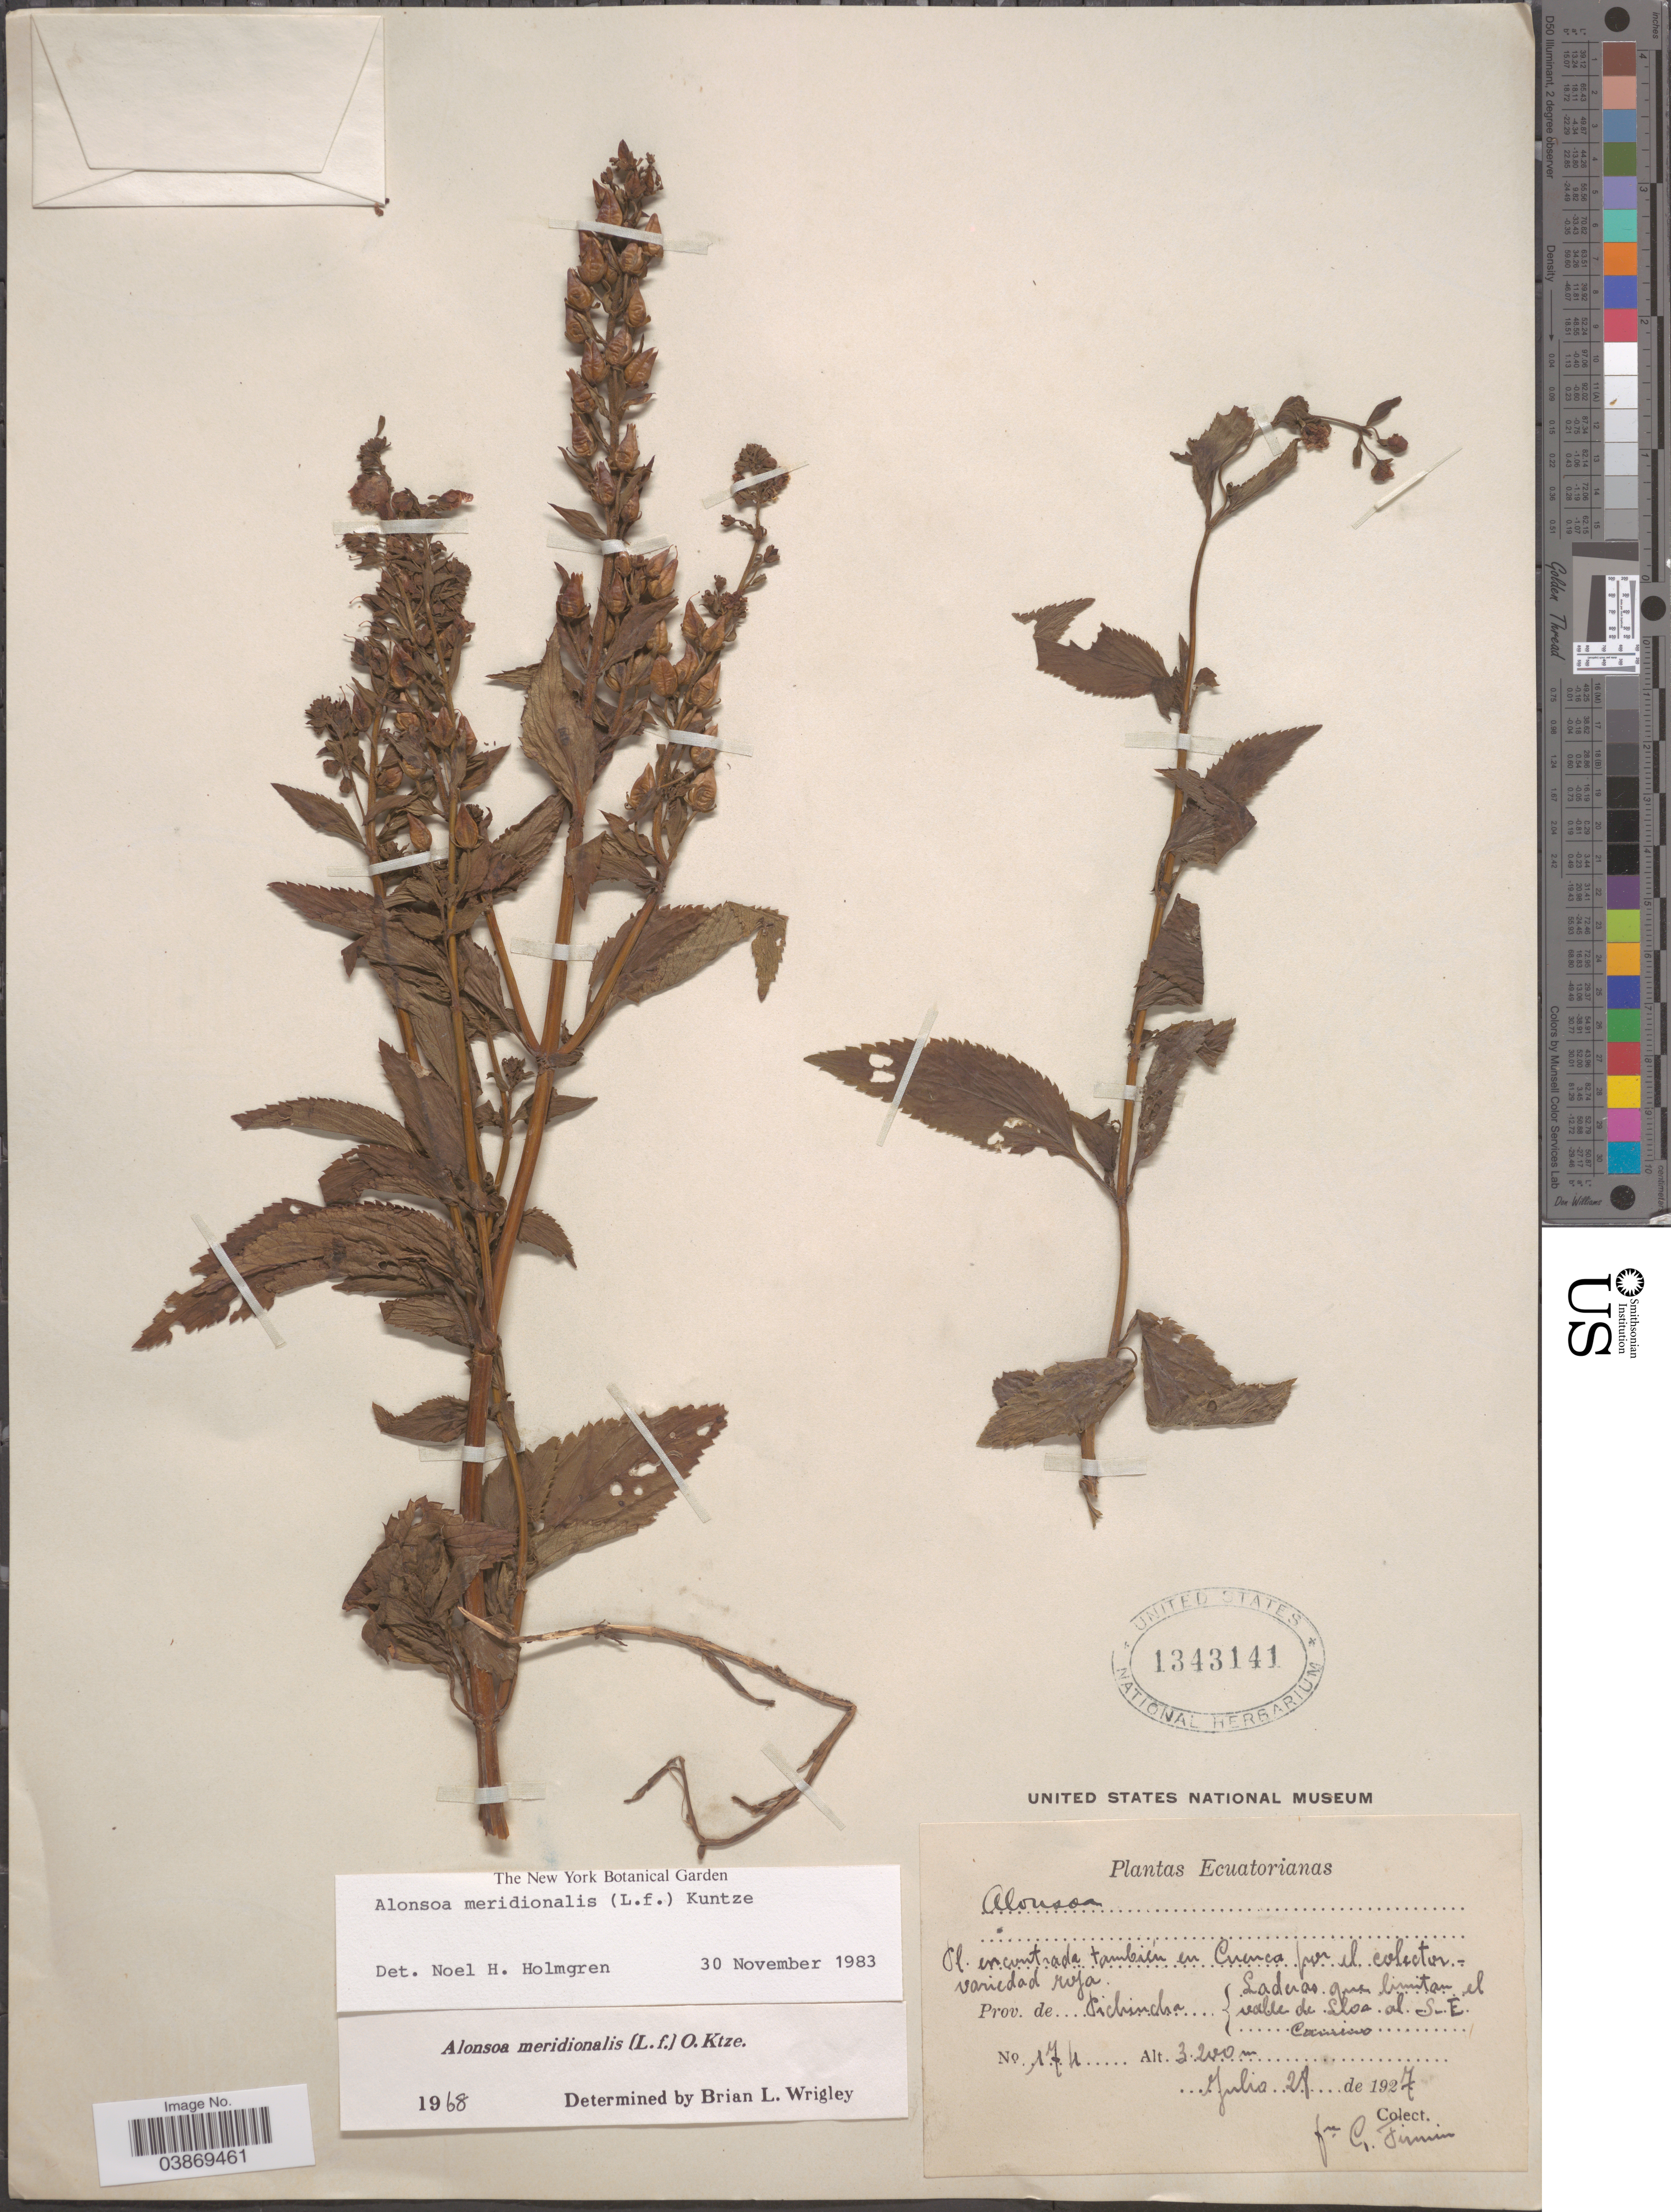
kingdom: Plantae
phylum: Tracheophyta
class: Magnoliopsida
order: Lamiales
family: Scrophulariaceae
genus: Alonsoa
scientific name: Alonsoa meridionalis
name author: (L. f.) Kuntze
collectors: F. Firmin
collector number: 174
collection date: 1927-07-28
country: Ecuador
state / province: Pichincha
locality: Laderas que limitan el valle de Lloa al S-E. Camino.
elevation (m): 3200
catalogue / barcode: US 1343141